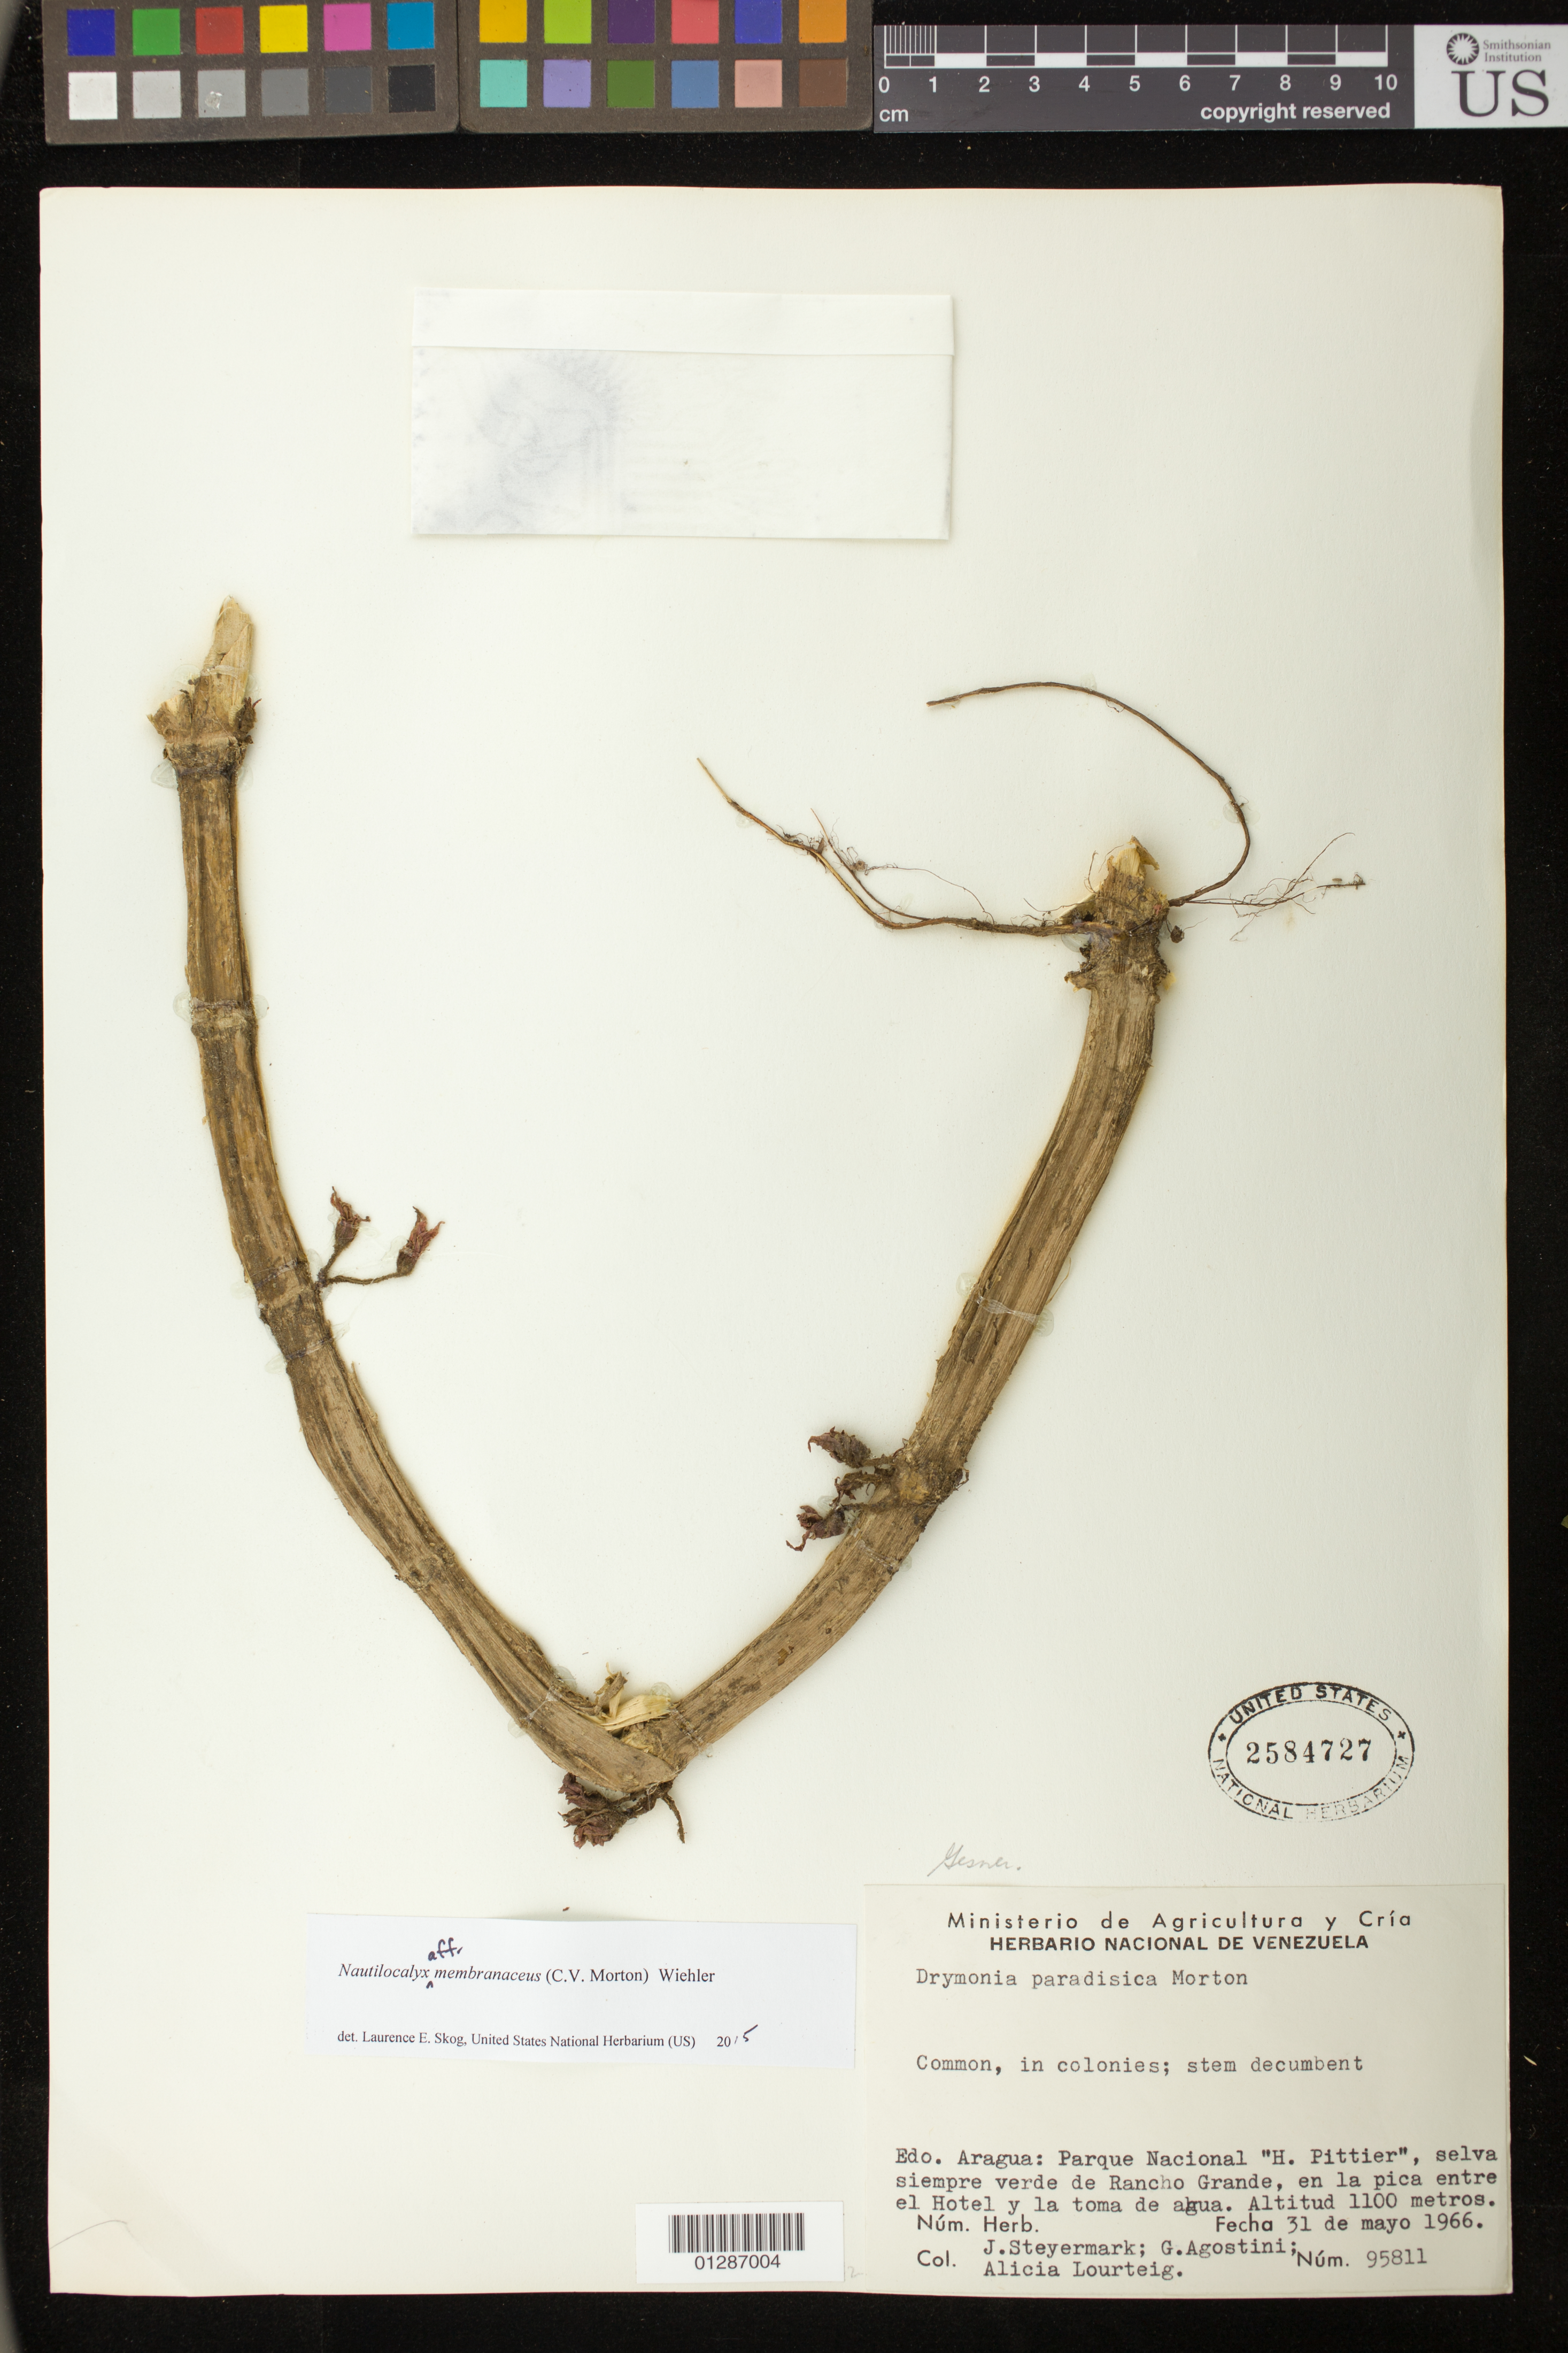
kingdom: Plantae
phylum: Tracheophyta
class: Magnoliopsida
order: Lamiales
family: Gesneriaceae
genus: Nautilocalyx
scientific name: Nautilocalyx membranaceus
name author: (C.V. Morton) Wiehler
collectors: J. Steyermark, G. Agostini & A. Lourteig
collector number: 95811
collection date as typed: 31 May 1966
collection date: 1966-05-31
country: Venezuela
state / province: Aragua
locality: Parque Nacional.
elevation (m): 1100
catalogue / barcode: US 2584727